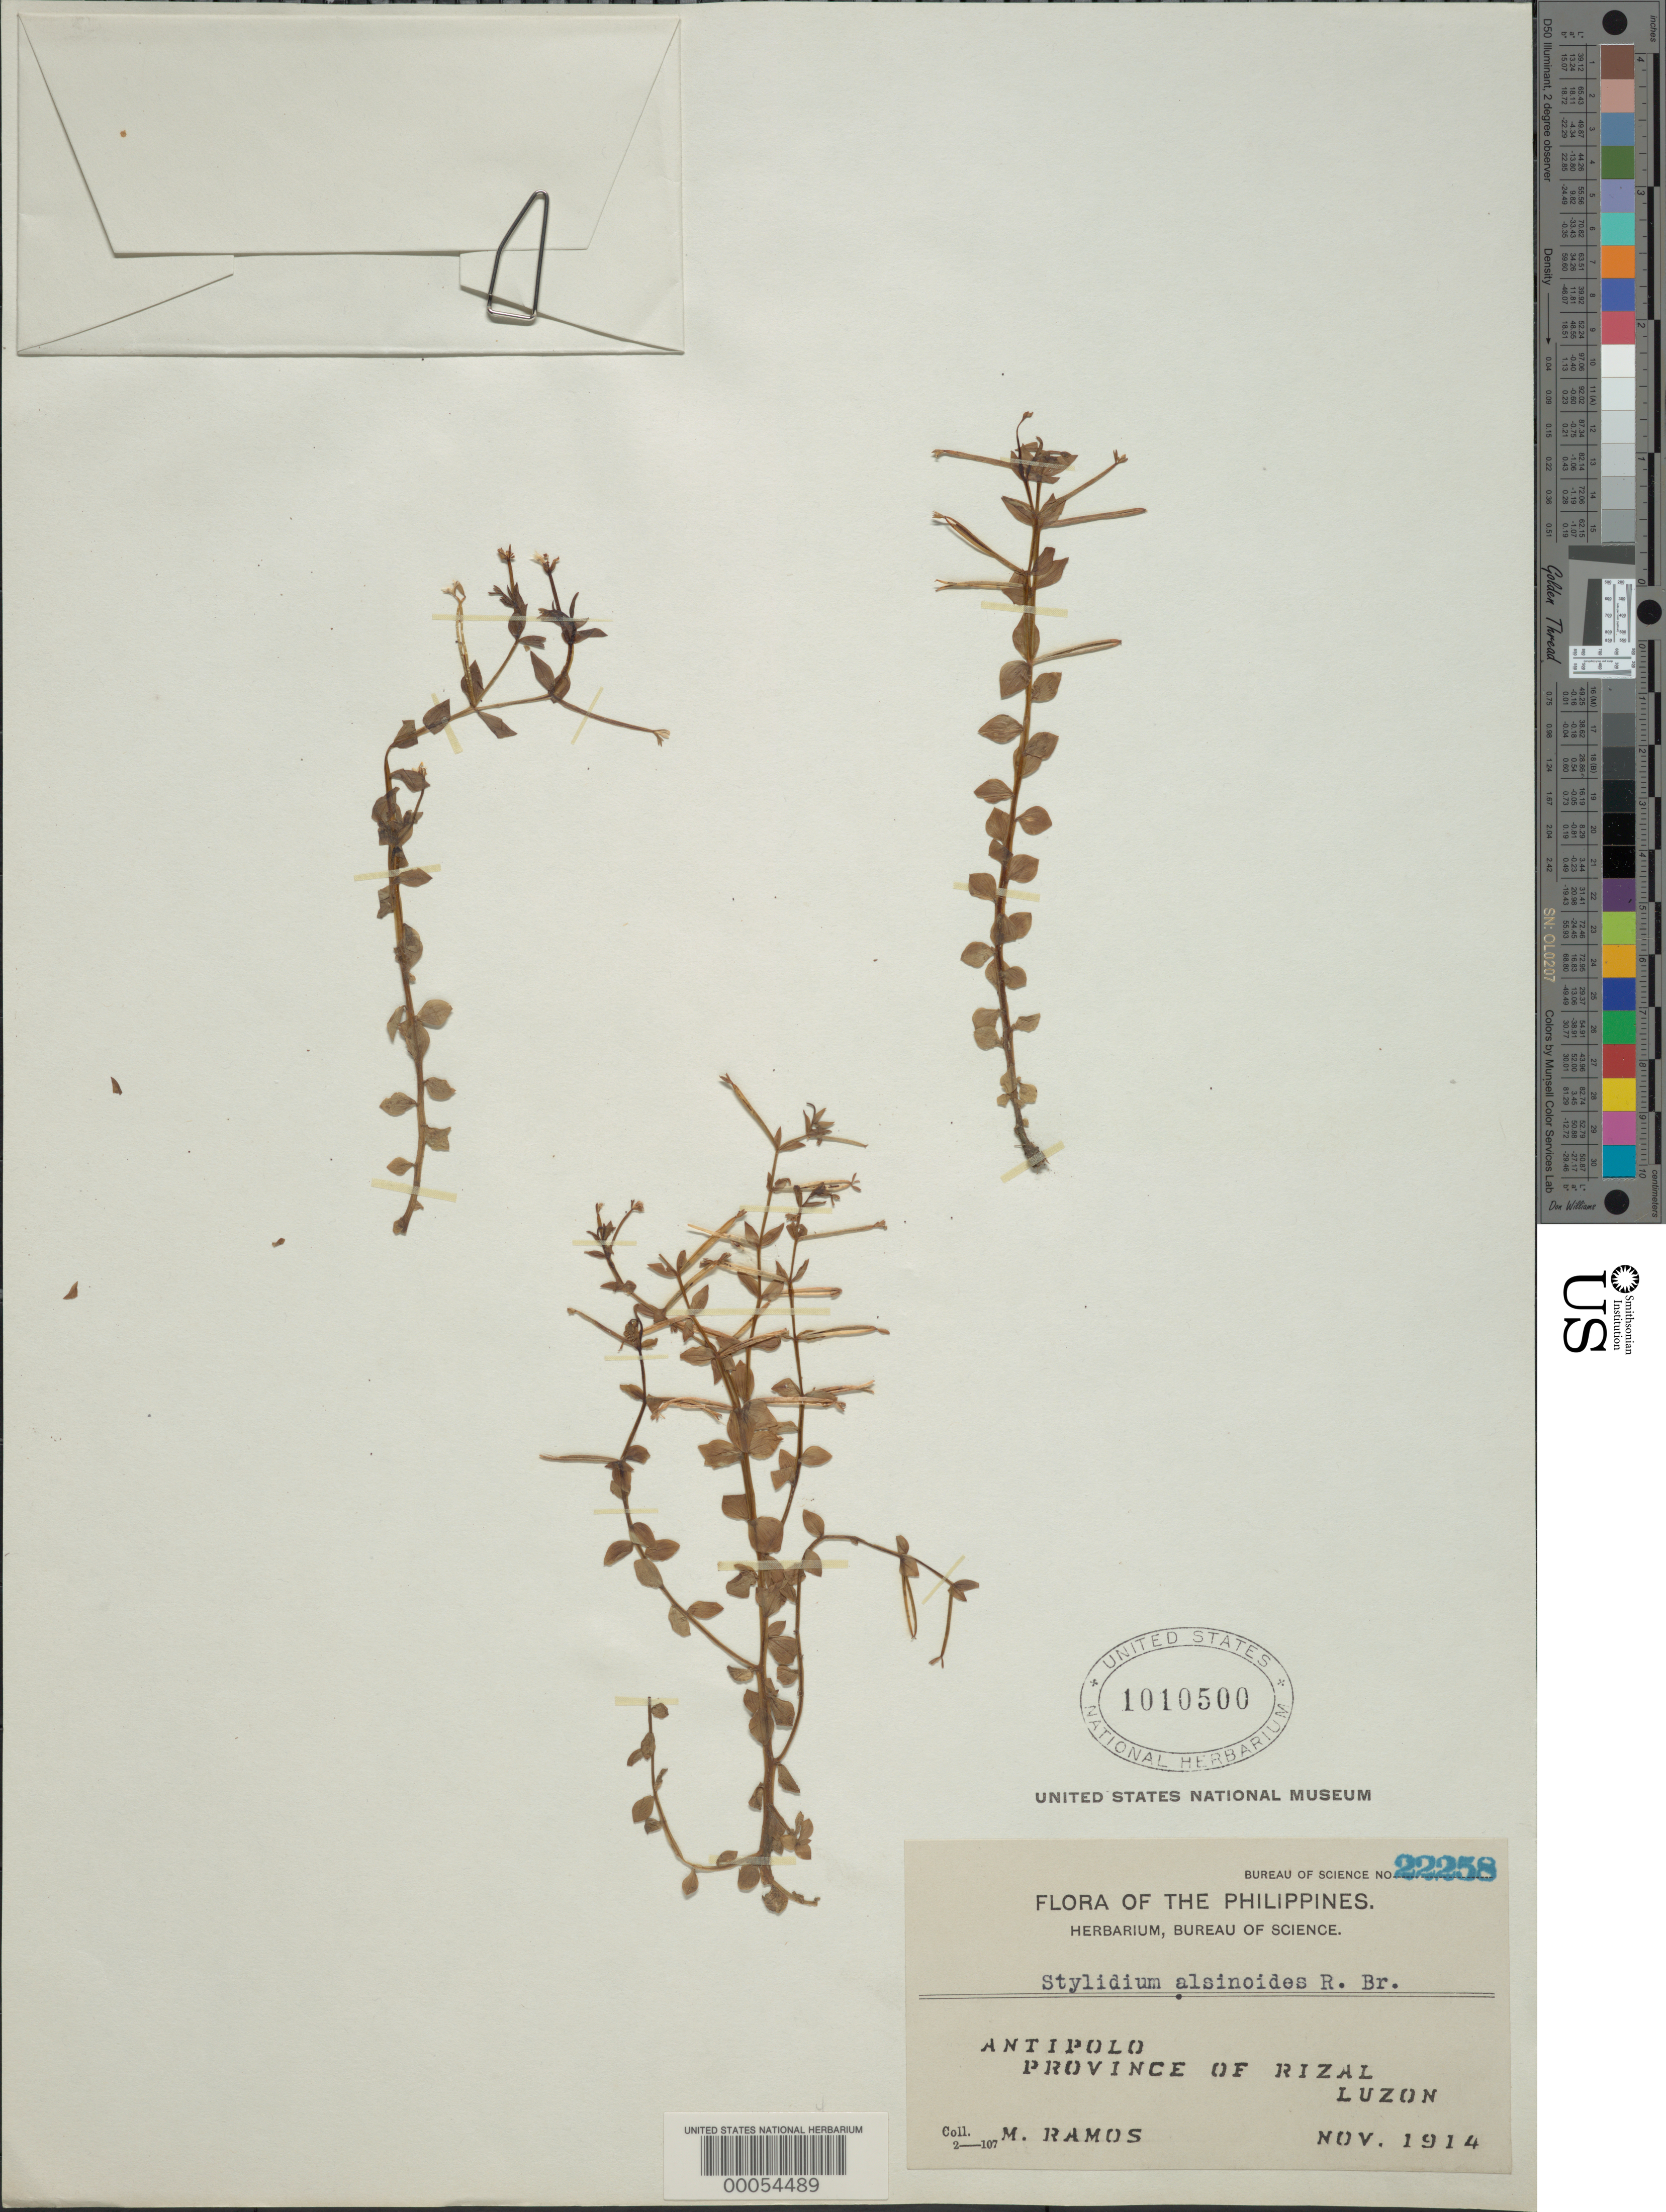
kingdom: Plantae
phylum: Tracheophyta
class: Magnoliopsida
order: Asterales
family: Stylidiaceae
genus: Stylidium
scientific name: Stylidium alsinoides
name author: R. Br.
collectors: M. Ramos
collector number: Bureau of Science 22258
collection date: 1914-11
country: Philippines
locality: Antipolo, Province of Rizal. Luzon.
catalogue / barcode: US 1010500